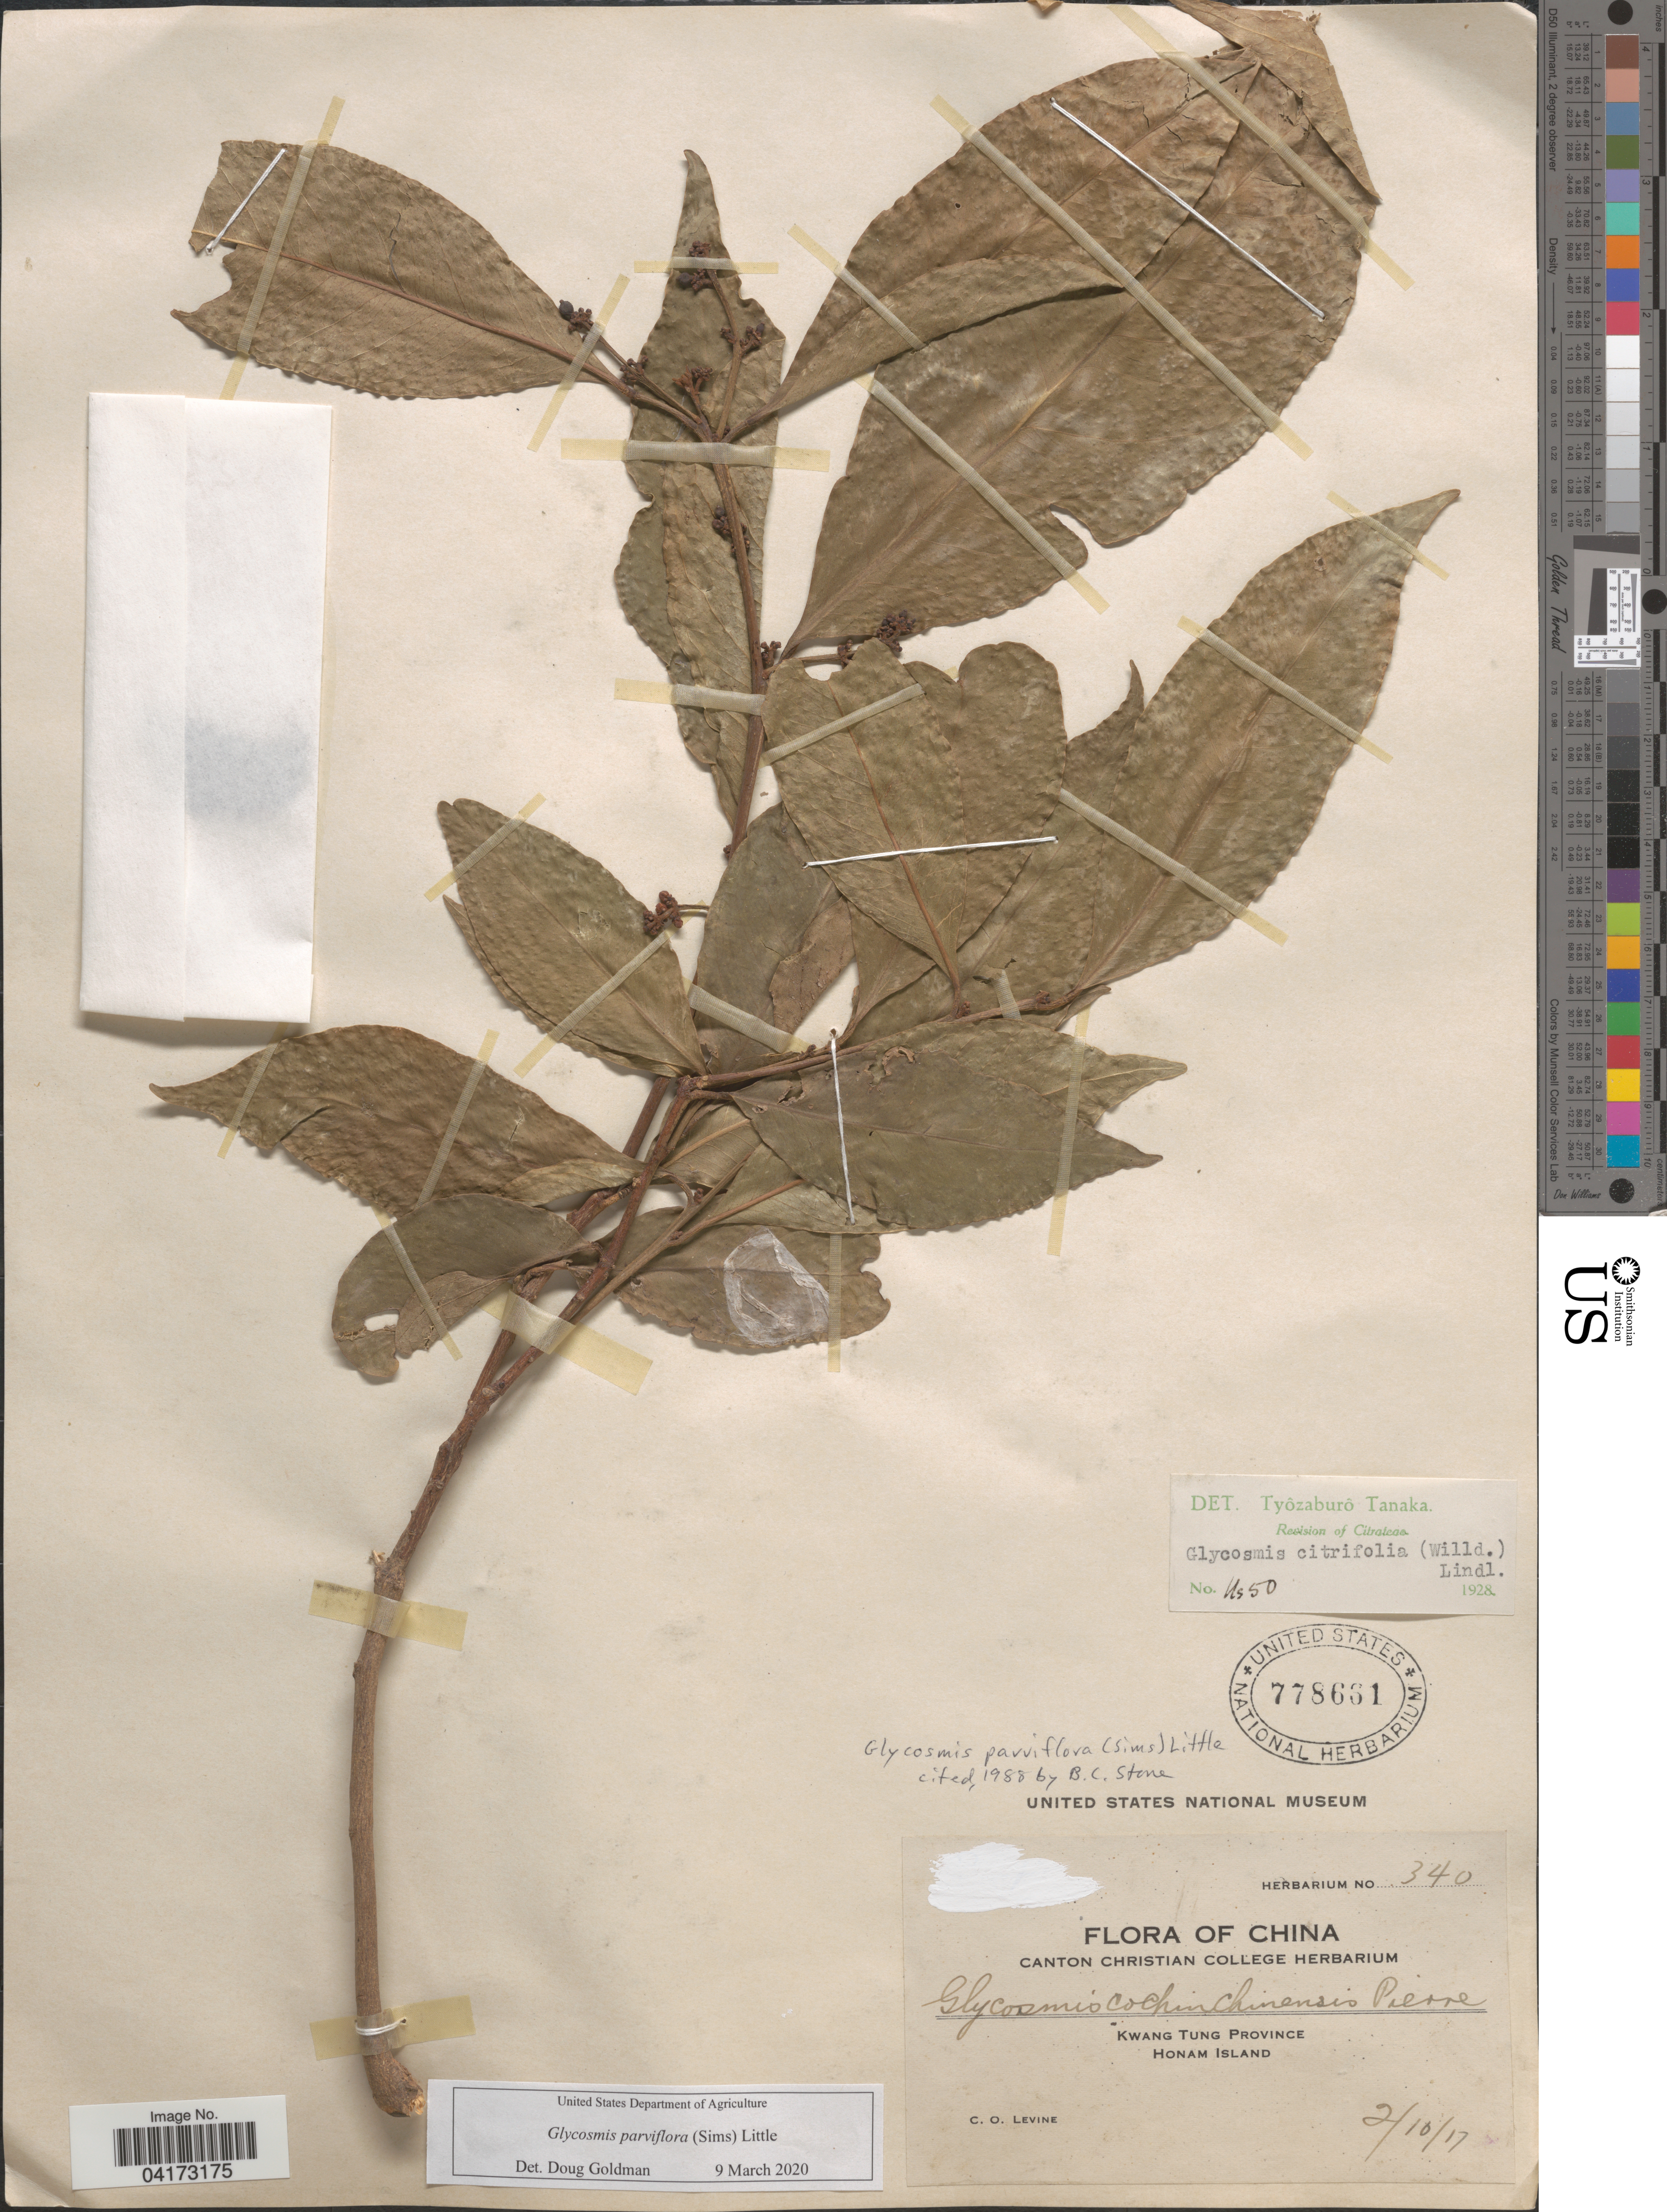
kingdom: Plantae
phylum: Tracheophyta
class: Magnoliopsida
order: Sapindales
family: Rutaceae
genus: Glycosmis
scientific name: Glycosmis parviflora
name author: (Sims) Little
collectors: C. O. Levine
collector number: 340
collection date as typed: Transcribed d/m/y: 2/10/17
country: China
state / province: Guangdong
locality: Kwang Tung Province. Honam Island.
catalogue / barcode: US 778661